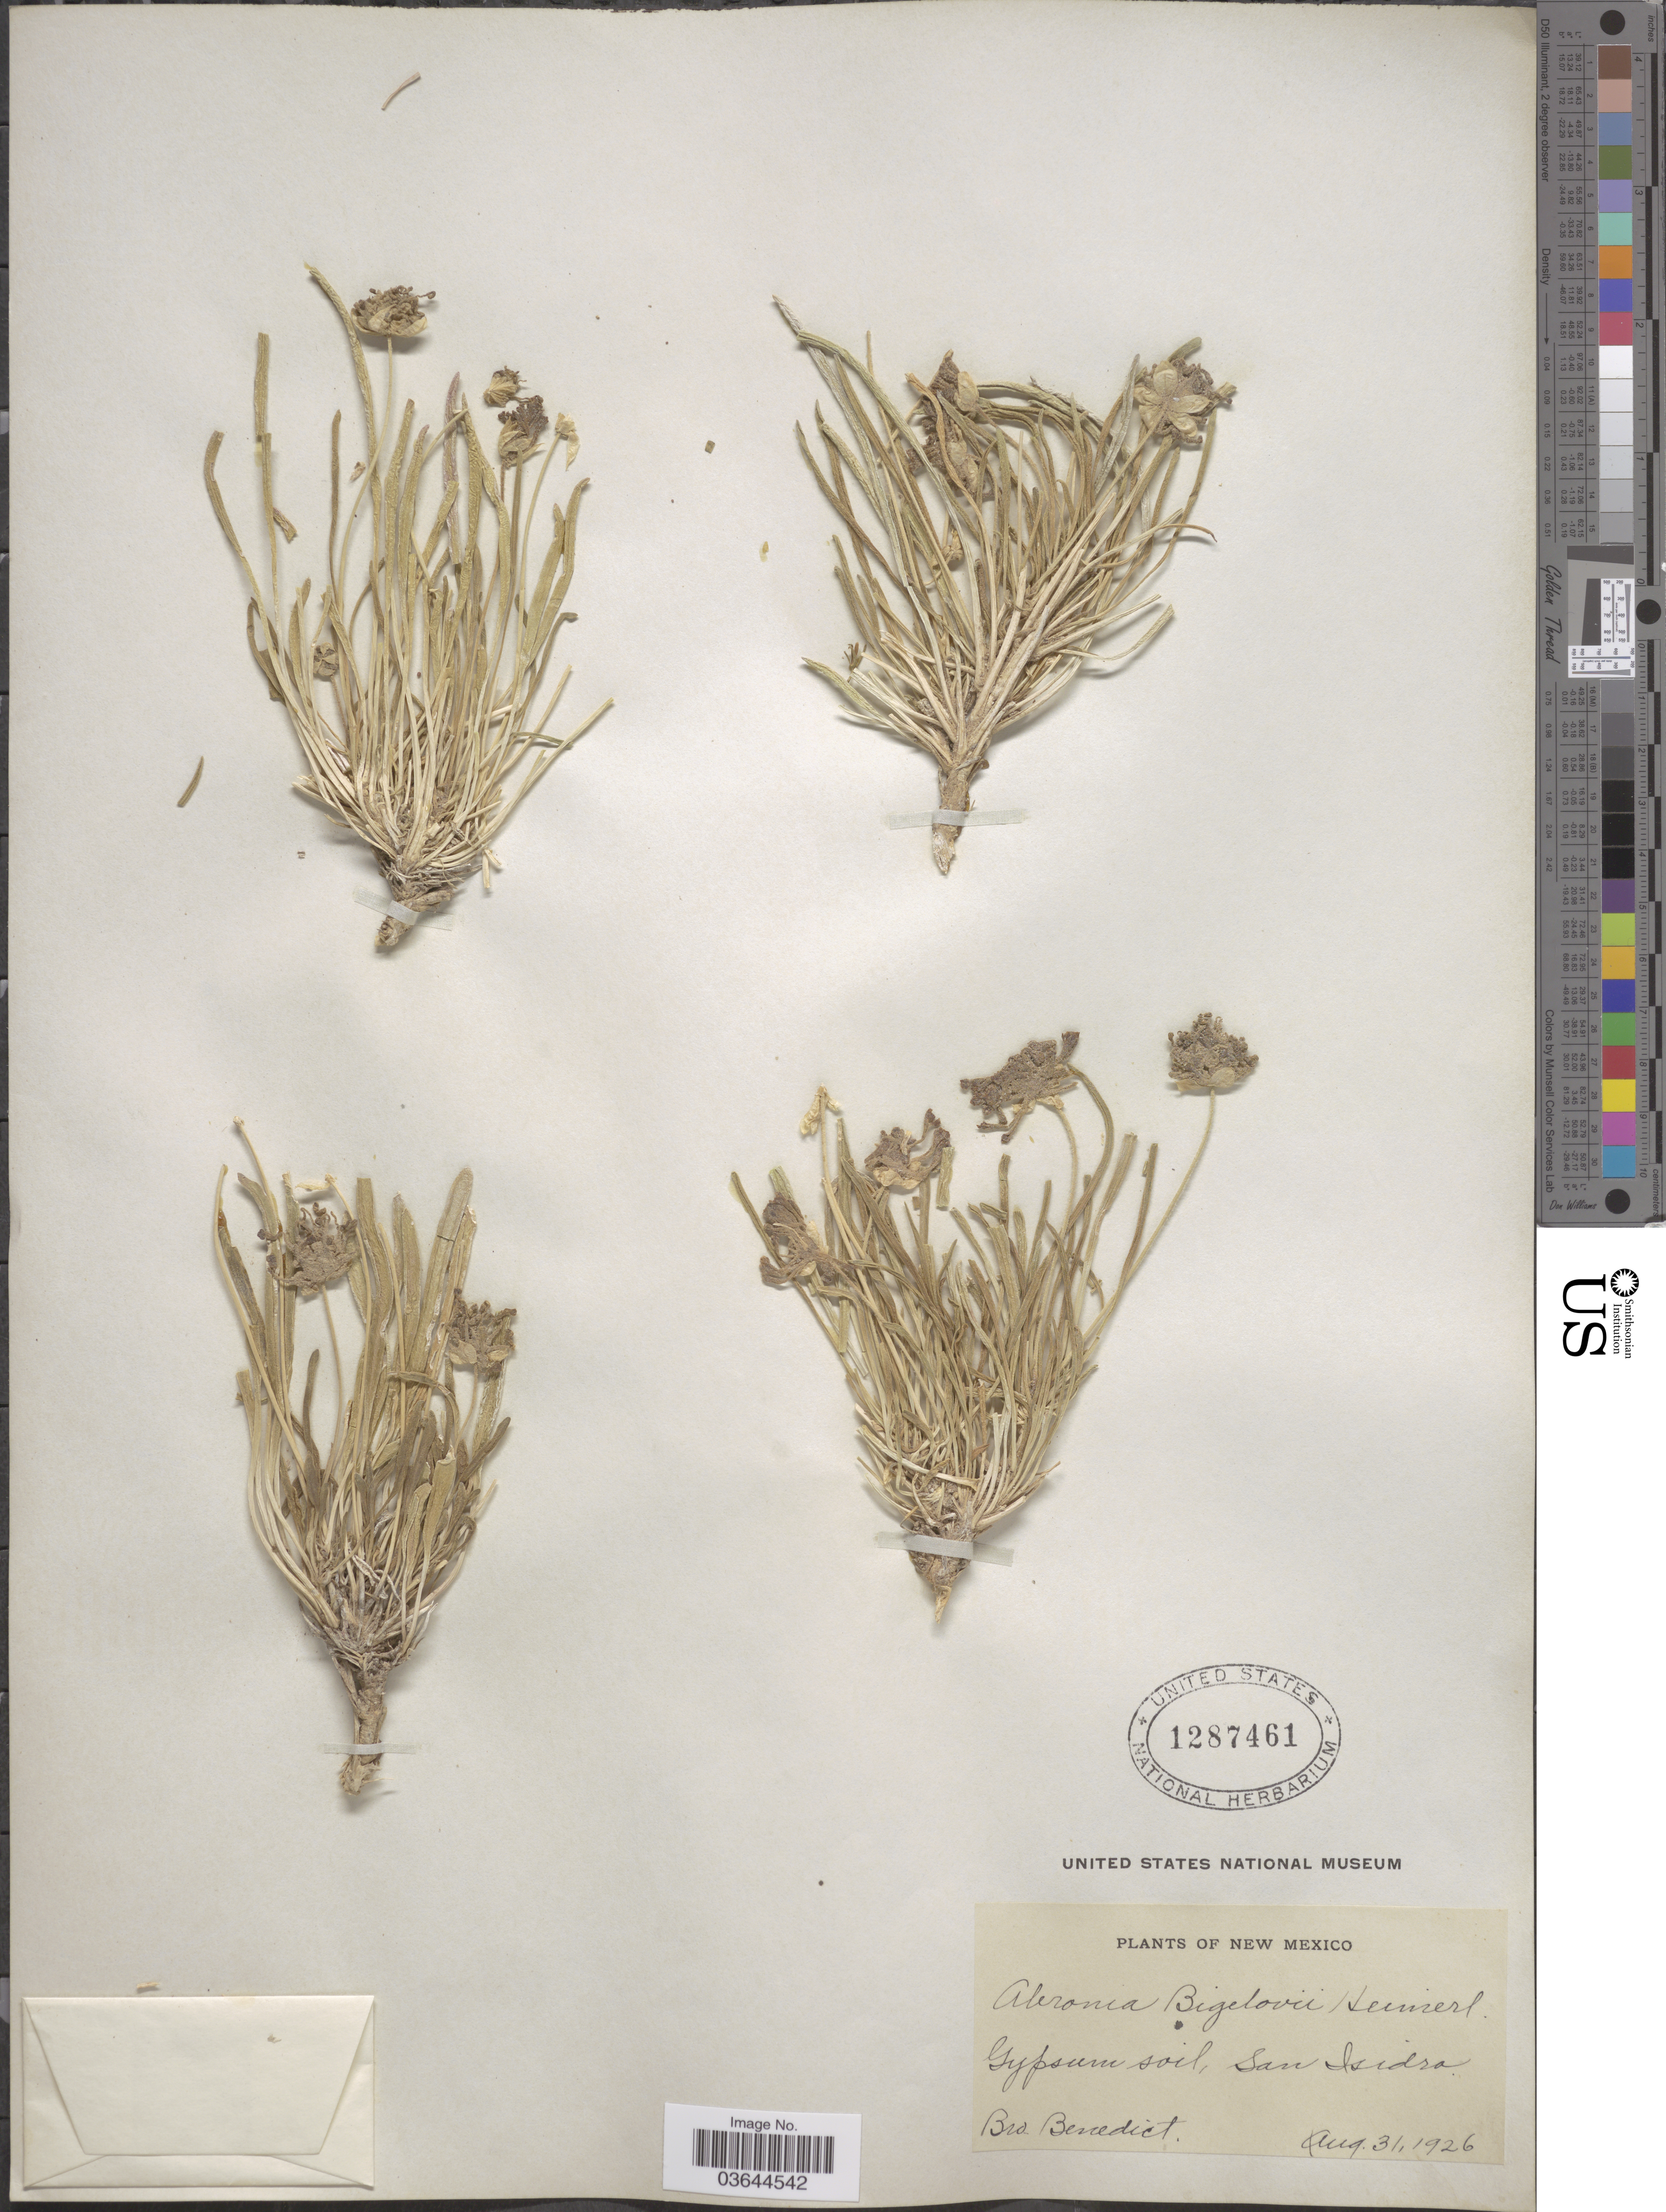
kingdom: Plantae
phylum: Tracheophyta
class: Magnoliopsida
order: Caryophyllales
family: Nyctaginaceae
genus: Abronia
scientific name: Abronia bigelovii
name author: Heimerl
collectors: Bro. Benedict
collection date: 1926-08-31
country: United States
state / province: New Mexico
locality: Gypsum soil, San Isidro.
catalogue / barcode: US 1287461